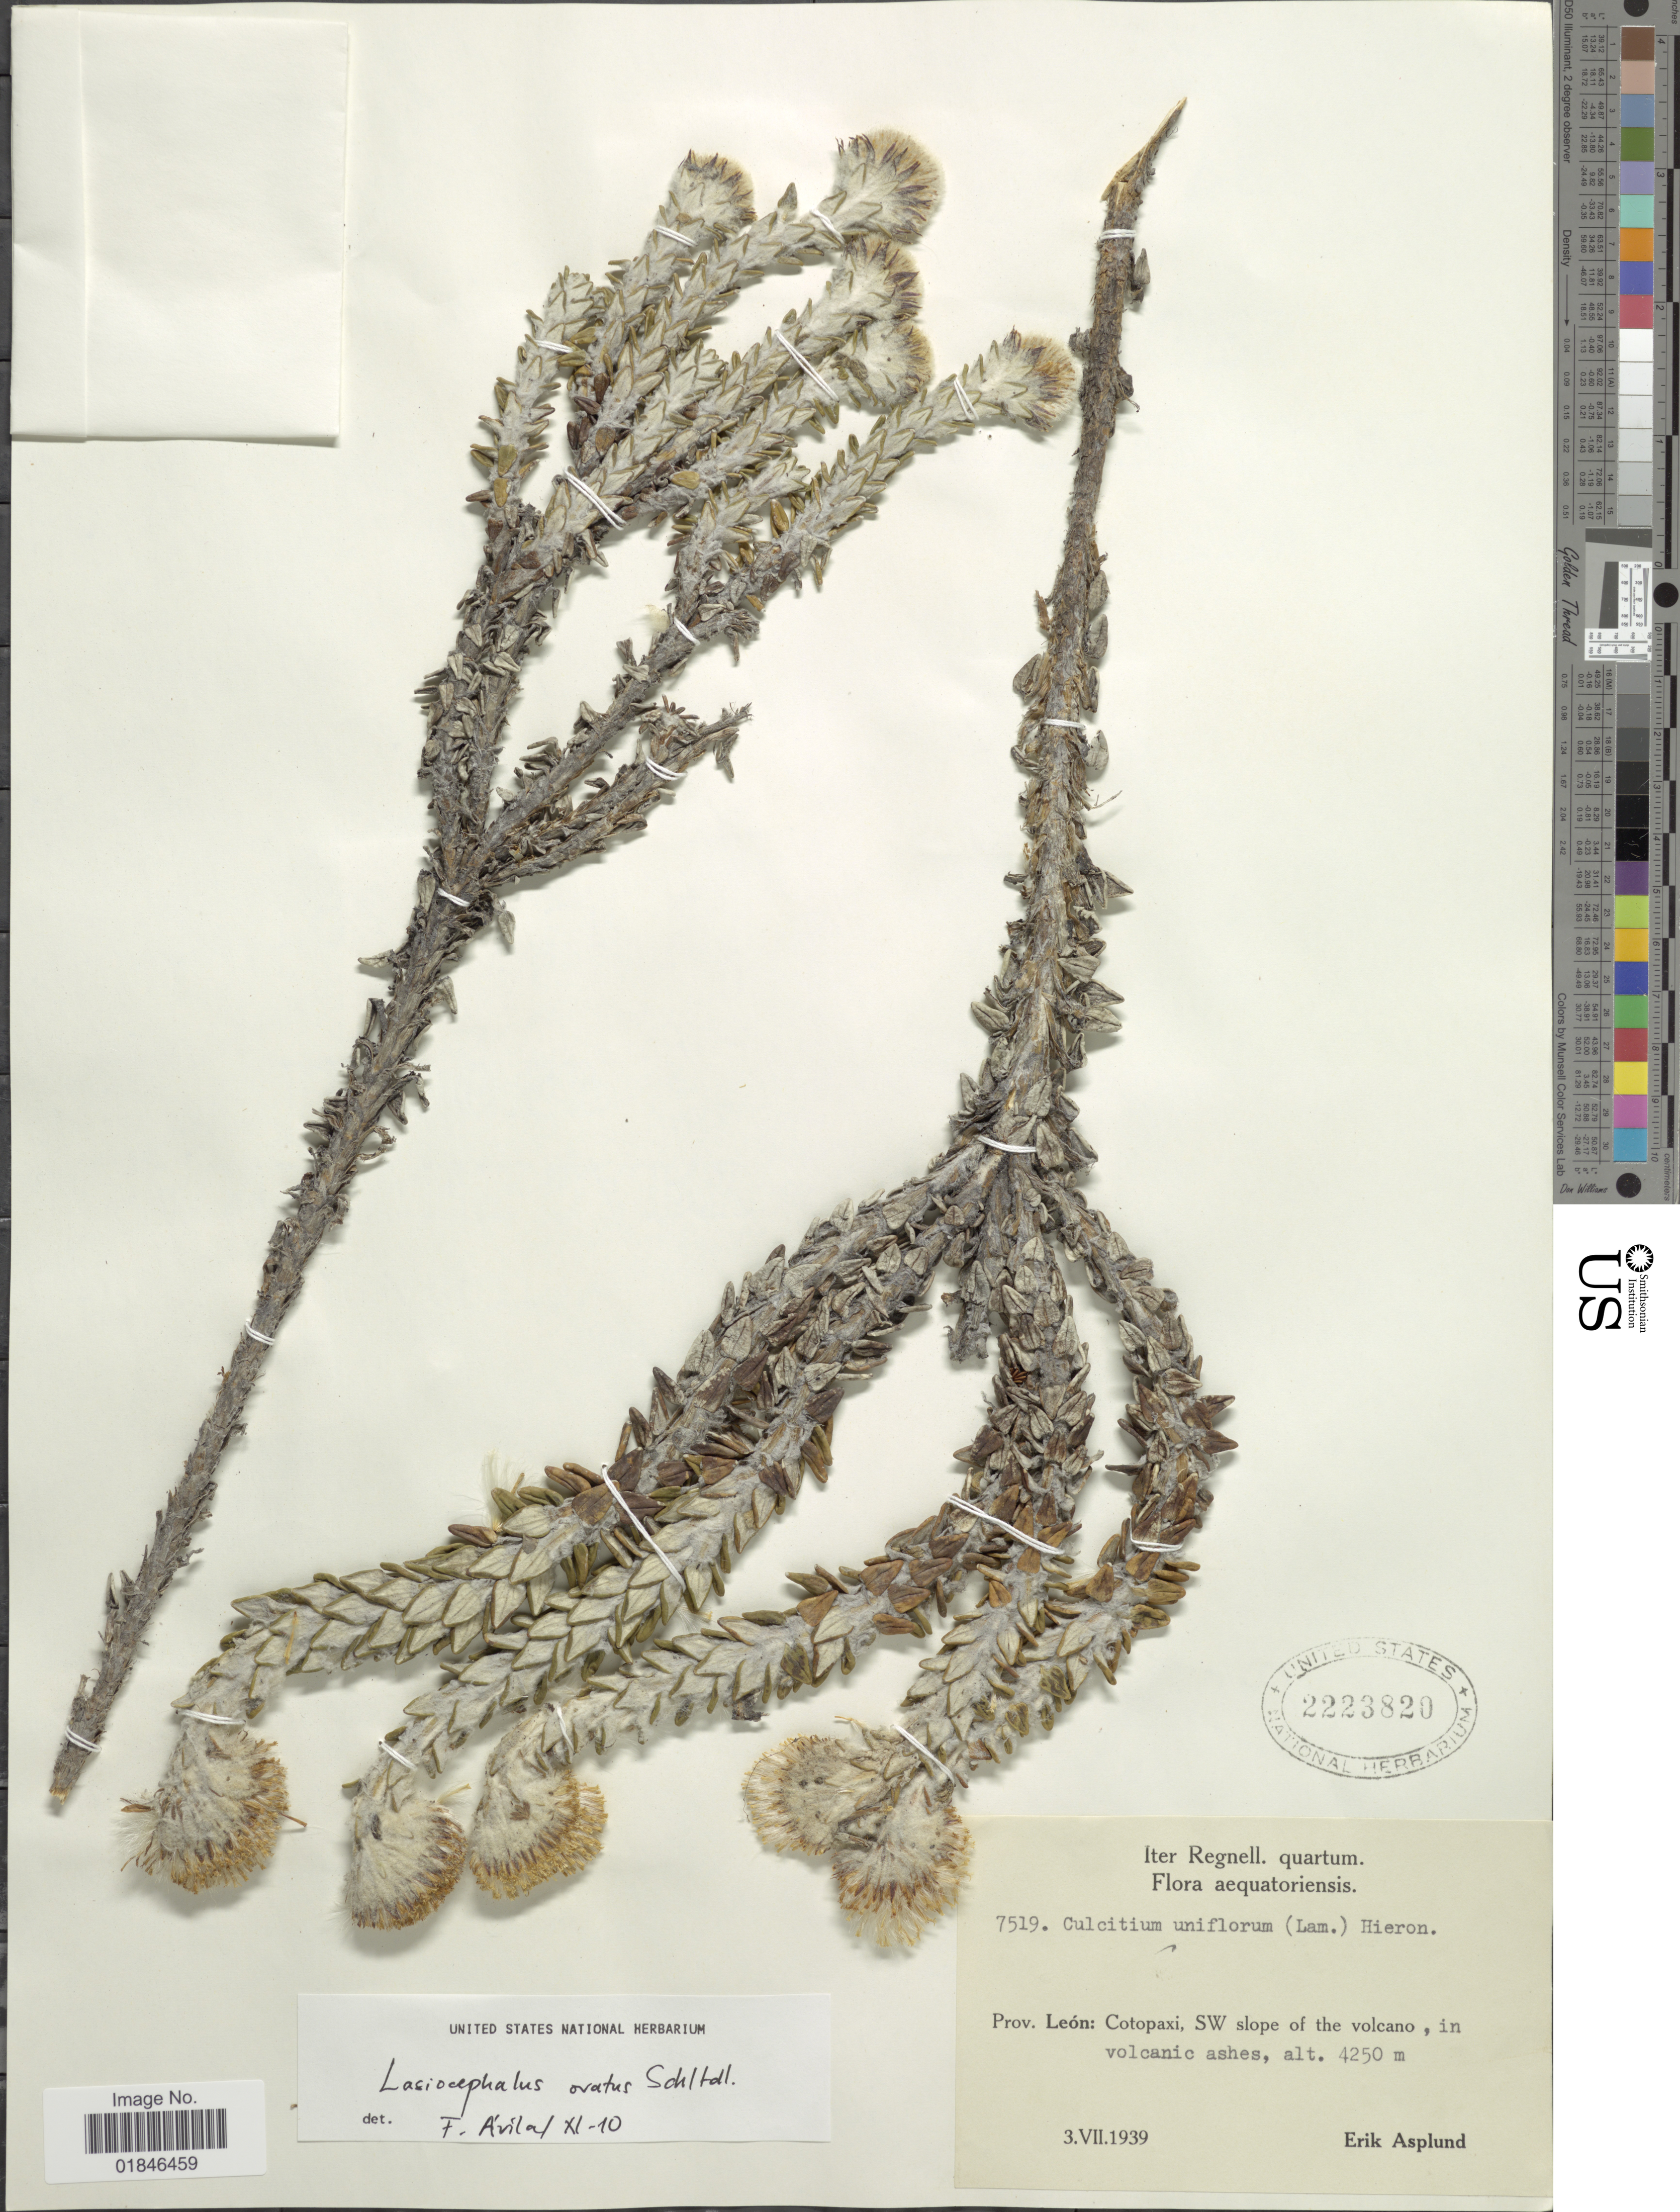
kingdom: Plantae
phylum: Tracheophyta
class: Magnoliopsida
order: Asterales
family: Asteraceae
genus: Senecio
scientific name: Senecio superandinus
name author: Cuatrec.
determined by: Salomon, Luciana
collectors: E. Asplund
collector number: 7519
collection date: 1939-07-03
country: Ecuador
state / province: Cotopaxi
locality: Prov. Leon: Cotopaxi, SW slope of the volcano.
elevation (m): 4250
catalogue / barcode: US 2223820